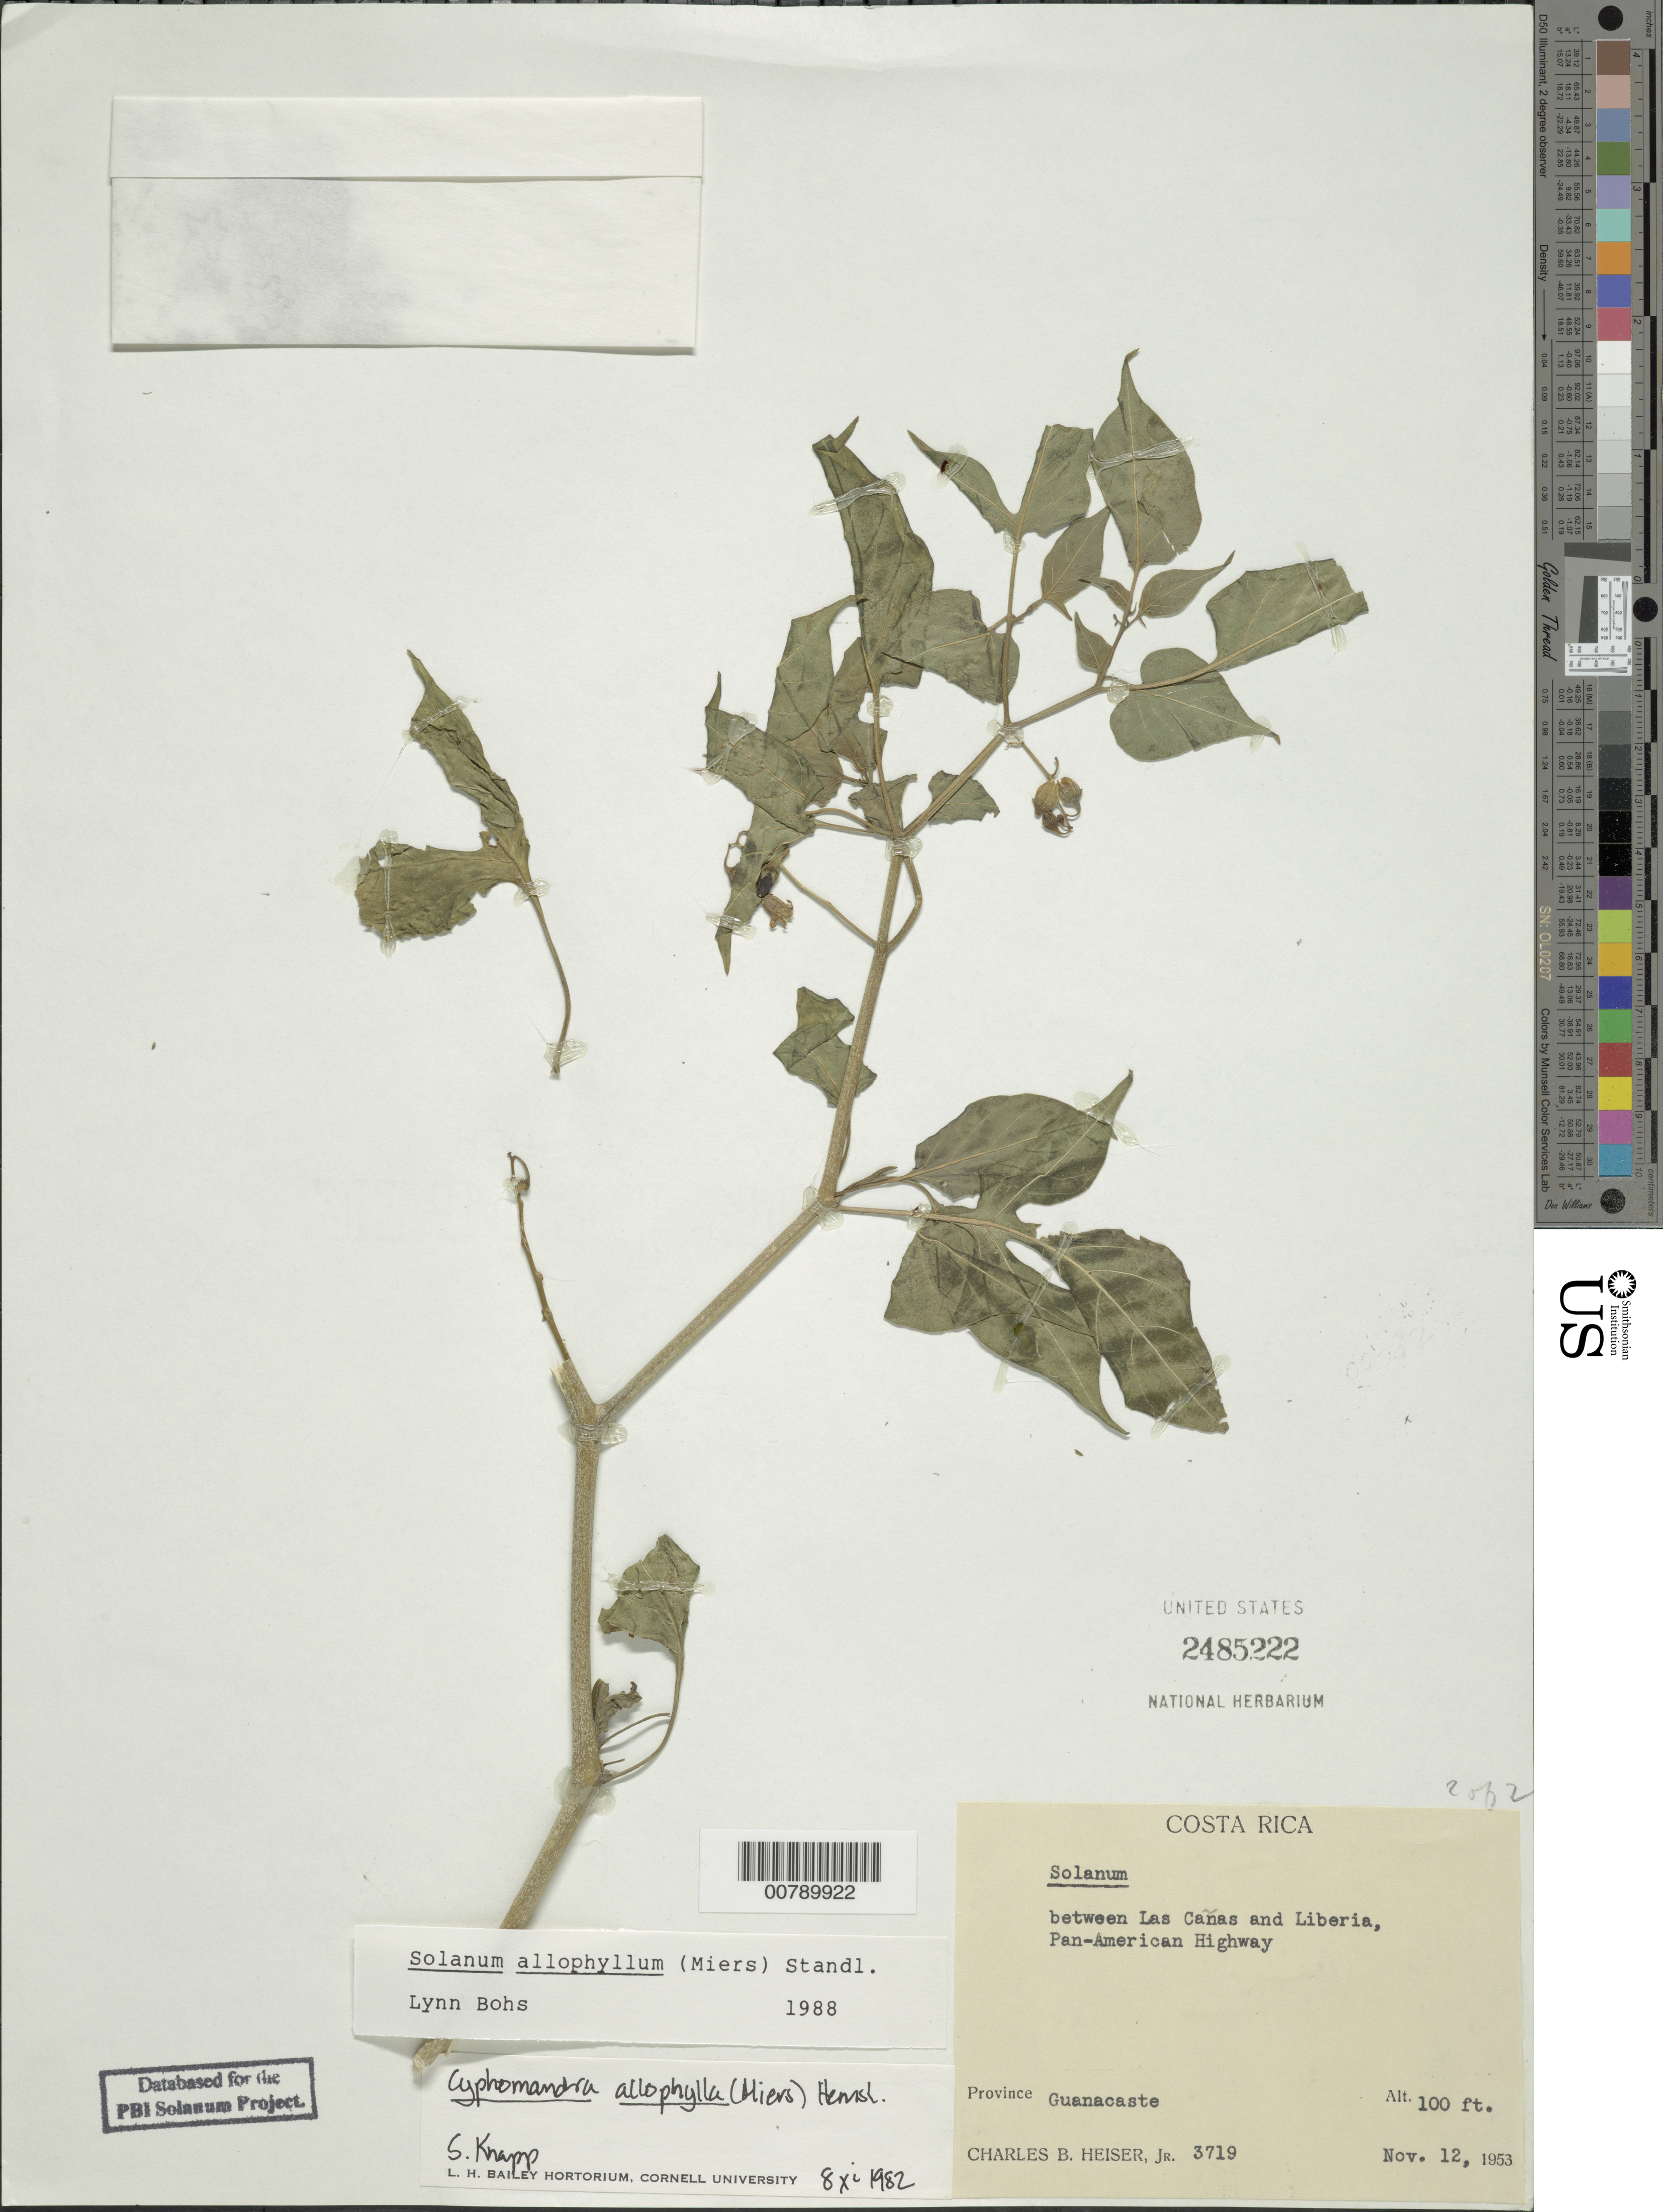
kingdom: Plantae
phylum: Tracheophyta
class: Magnoliopsida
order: Solanales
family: Solanaceae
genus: Solanum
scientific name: Solanum allophyllum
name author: (Miers) Sendtn.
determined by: Bohs, L. A.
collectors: C. B. Heiser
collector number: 3719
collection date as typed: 12 Nov 1953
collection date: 1953-11-12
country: Costa Rica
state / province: Guanacaste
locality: between Las Cañas and Liberia, Pan American Highway.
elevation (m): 30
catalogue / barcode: US 2485222